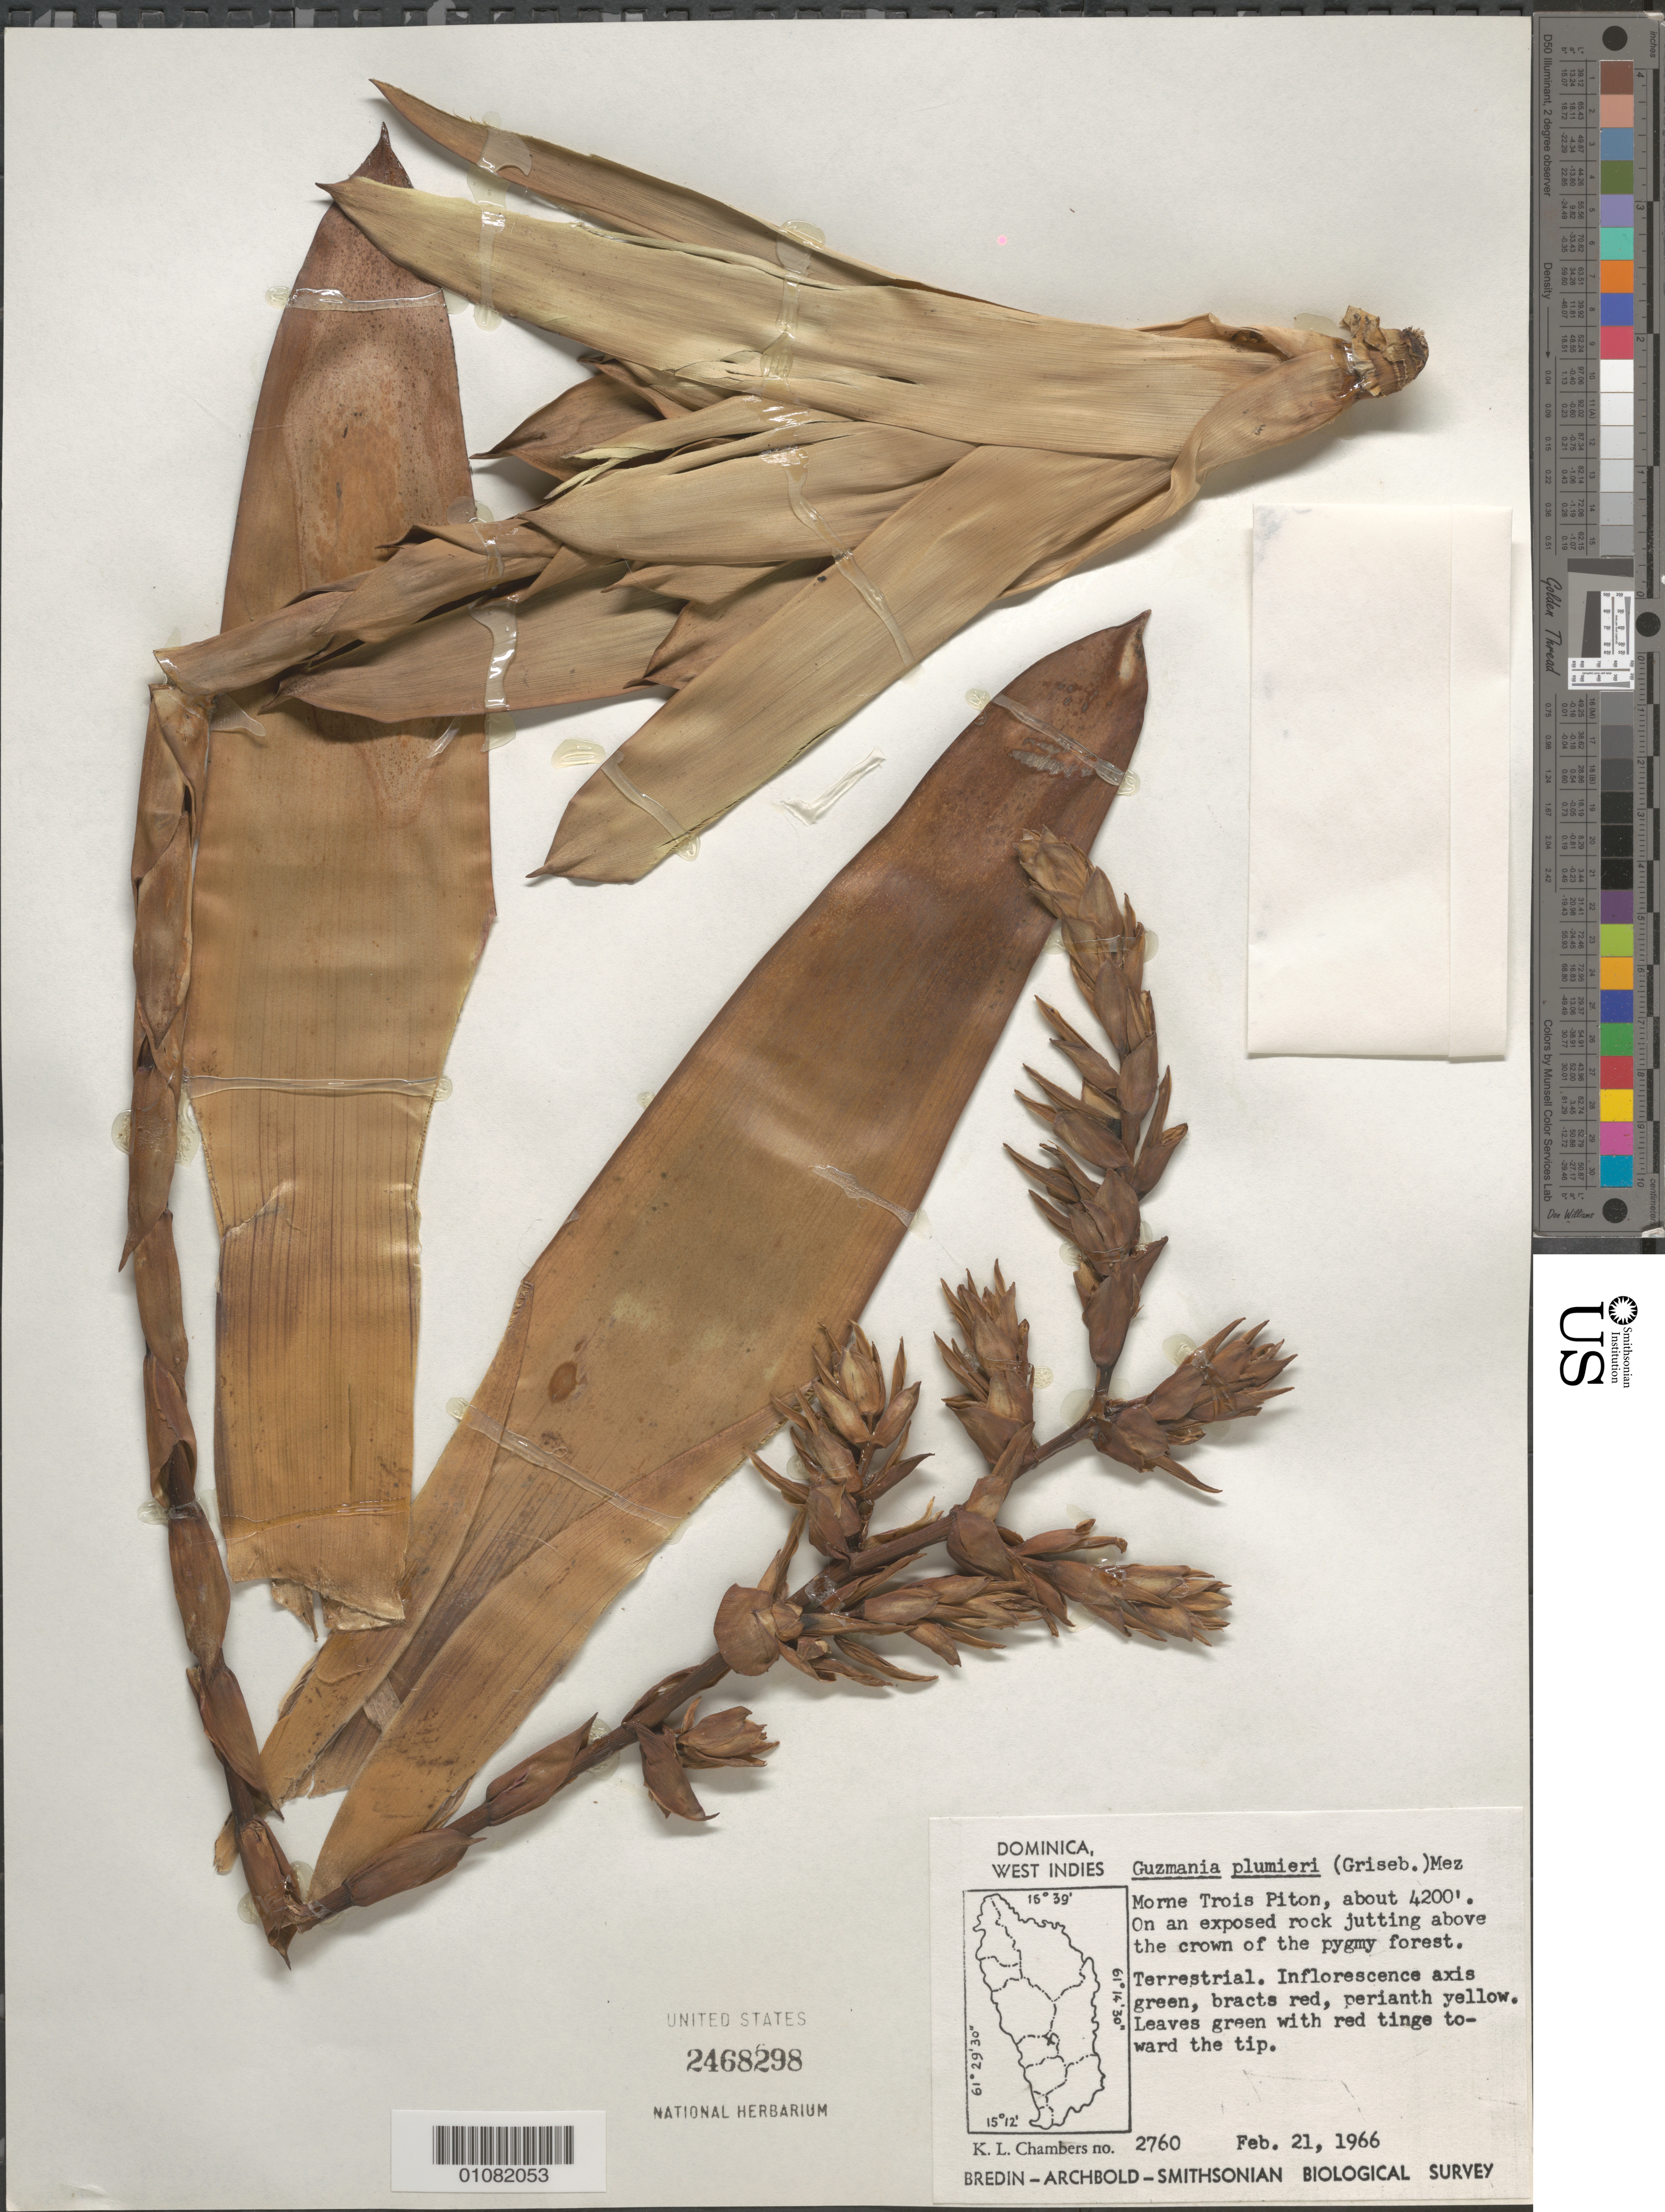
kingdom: Plantae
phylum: Tracheophyta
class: Liliopsida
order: Poales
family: Bromeliaceae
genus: Guzmania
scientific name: Guzmania plumieri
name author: (Griseb.) Mez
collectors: K. L. Chambers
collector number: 2760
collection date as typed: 21 Feb 1966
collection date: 1966-02-21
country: Dominica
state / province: St. Paul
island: Dominica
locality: Morne Trois Piton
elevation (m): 1280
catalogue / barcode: US 2468298